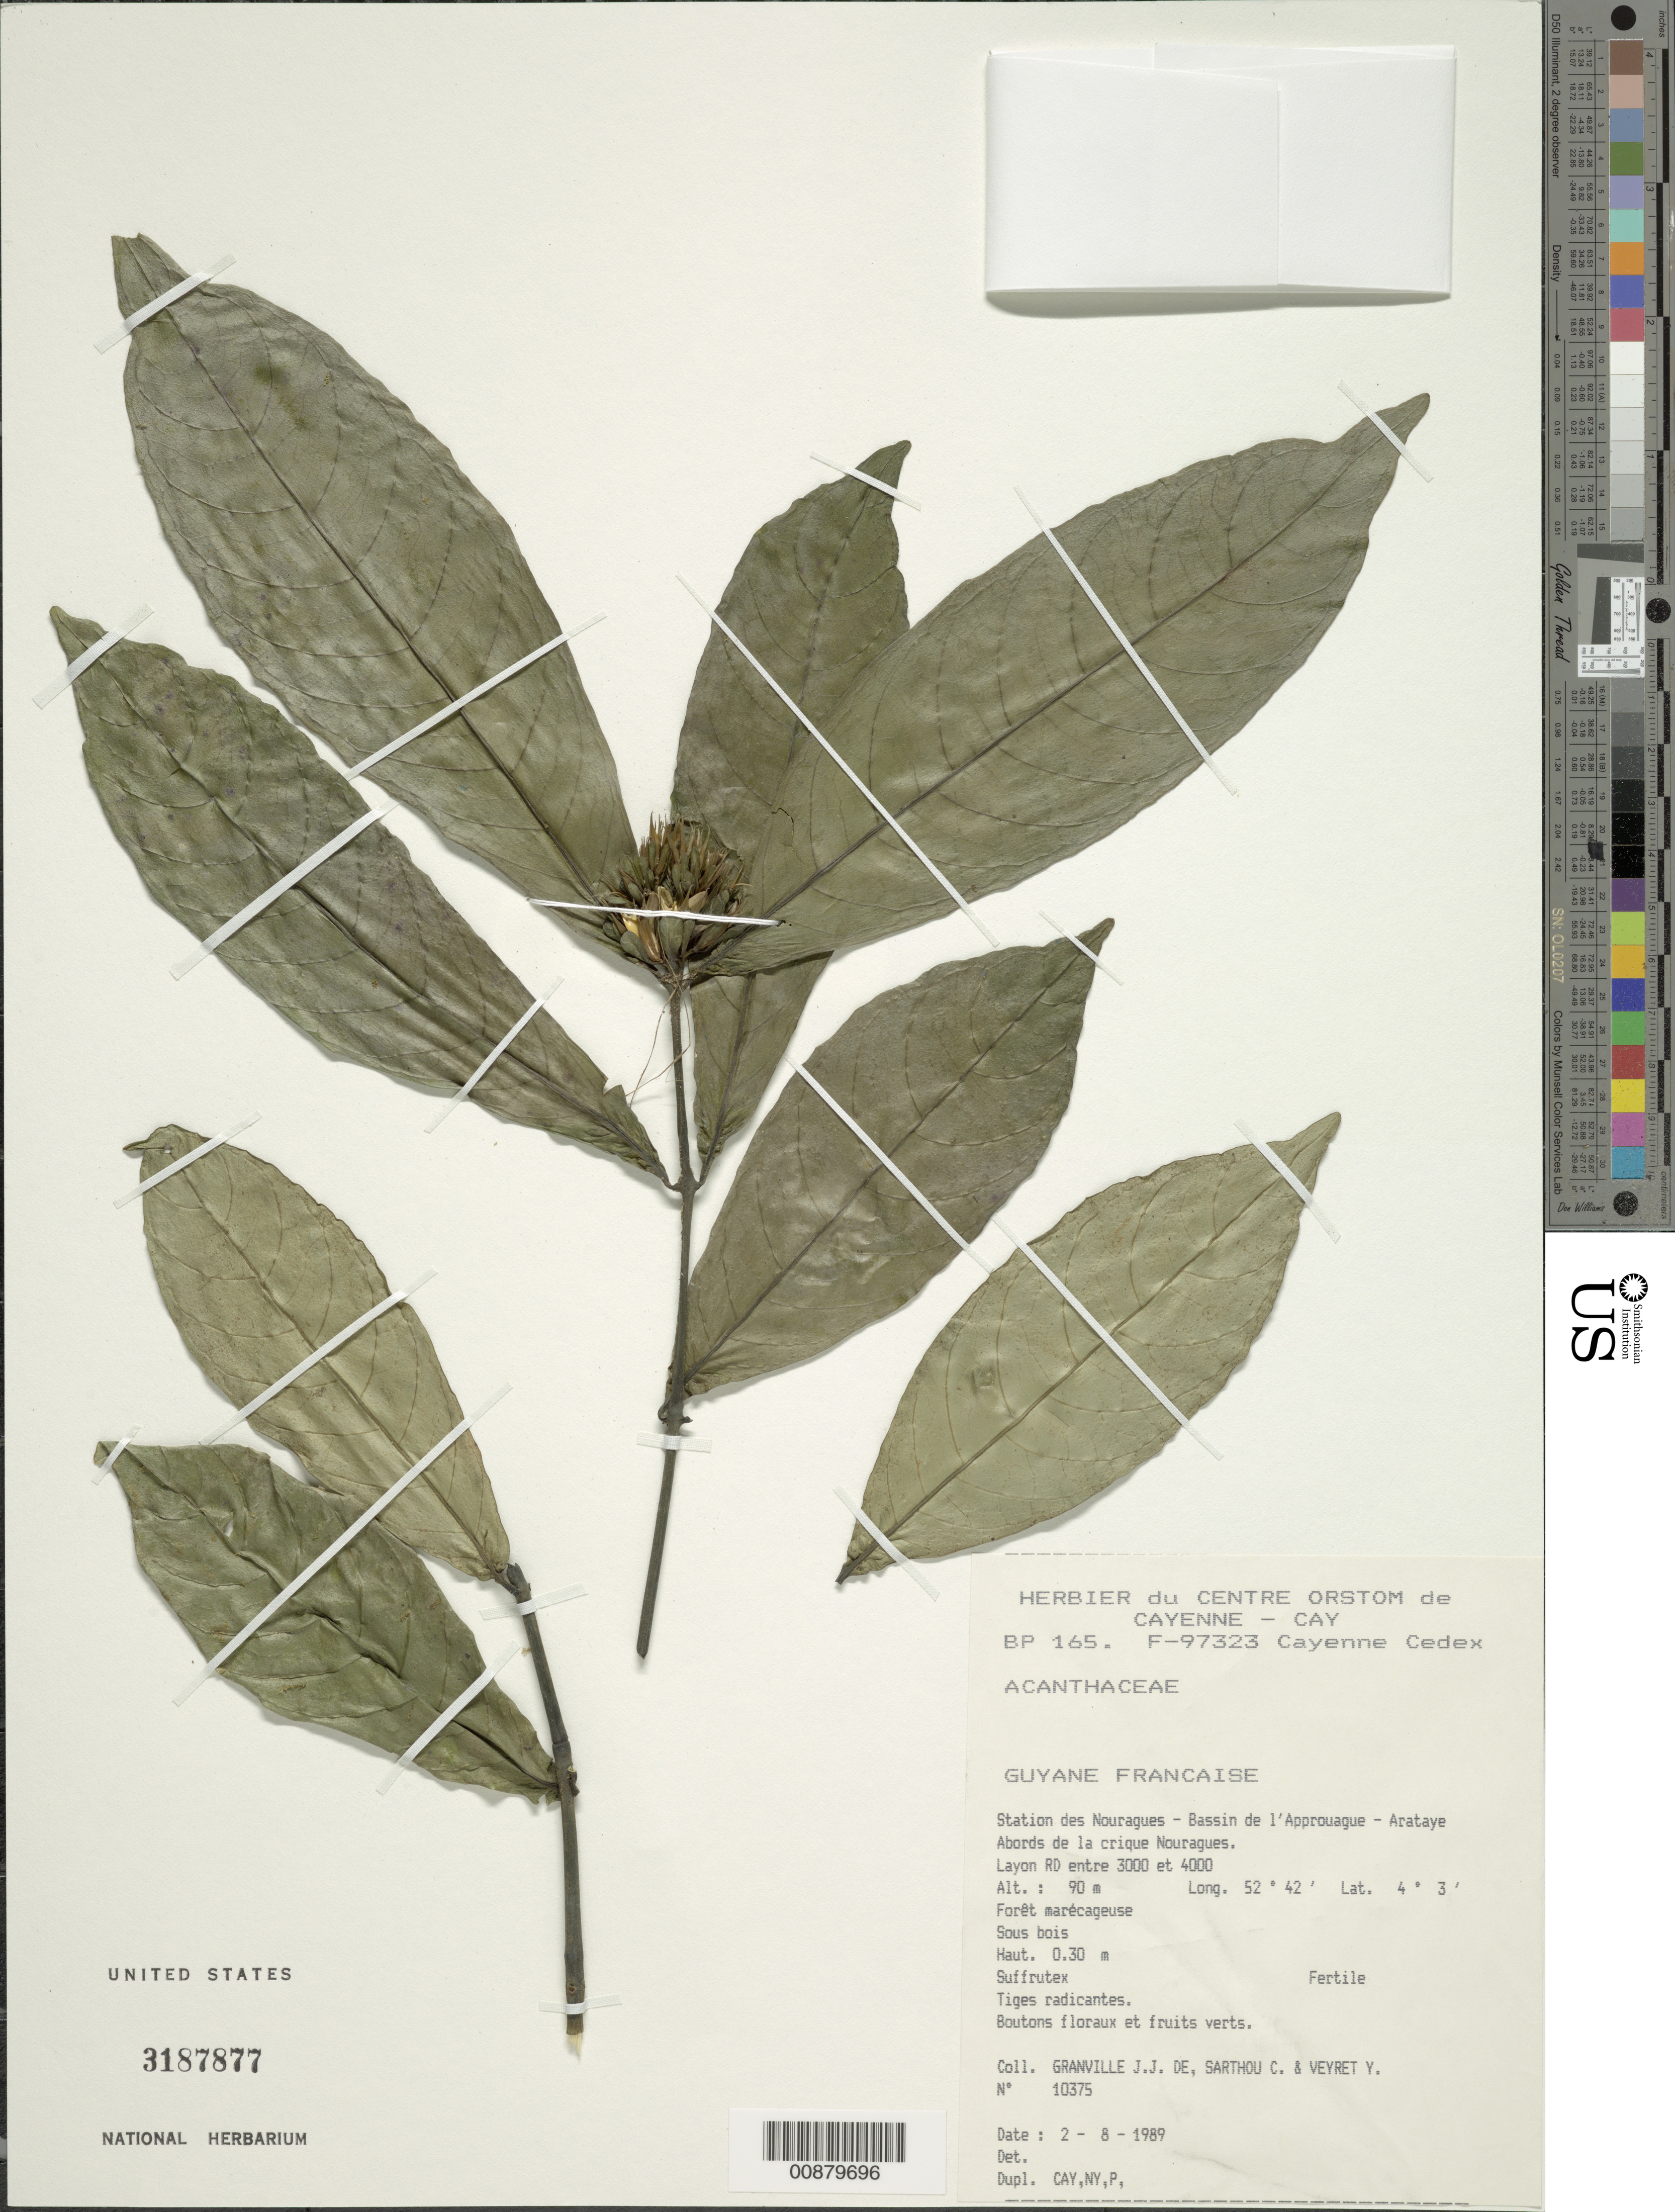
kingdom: Plantae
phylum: Tracheophyta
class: Magnoliopsida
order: Lamiales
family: Acanthaceae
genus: Justicia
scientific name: Justicia sp.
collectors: J.-J. de Granville, C. Sarthou & Y. Veyret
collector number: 10375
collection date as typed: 2-Aug-89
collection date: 1989-08-02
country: French Guiana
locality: Station des Nouragues, Bassin de l'Approuague, Arataye; abords de la crique Nouragues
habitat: Forêt marécageuse, sois bois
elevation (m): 90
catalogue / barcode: US 3187877